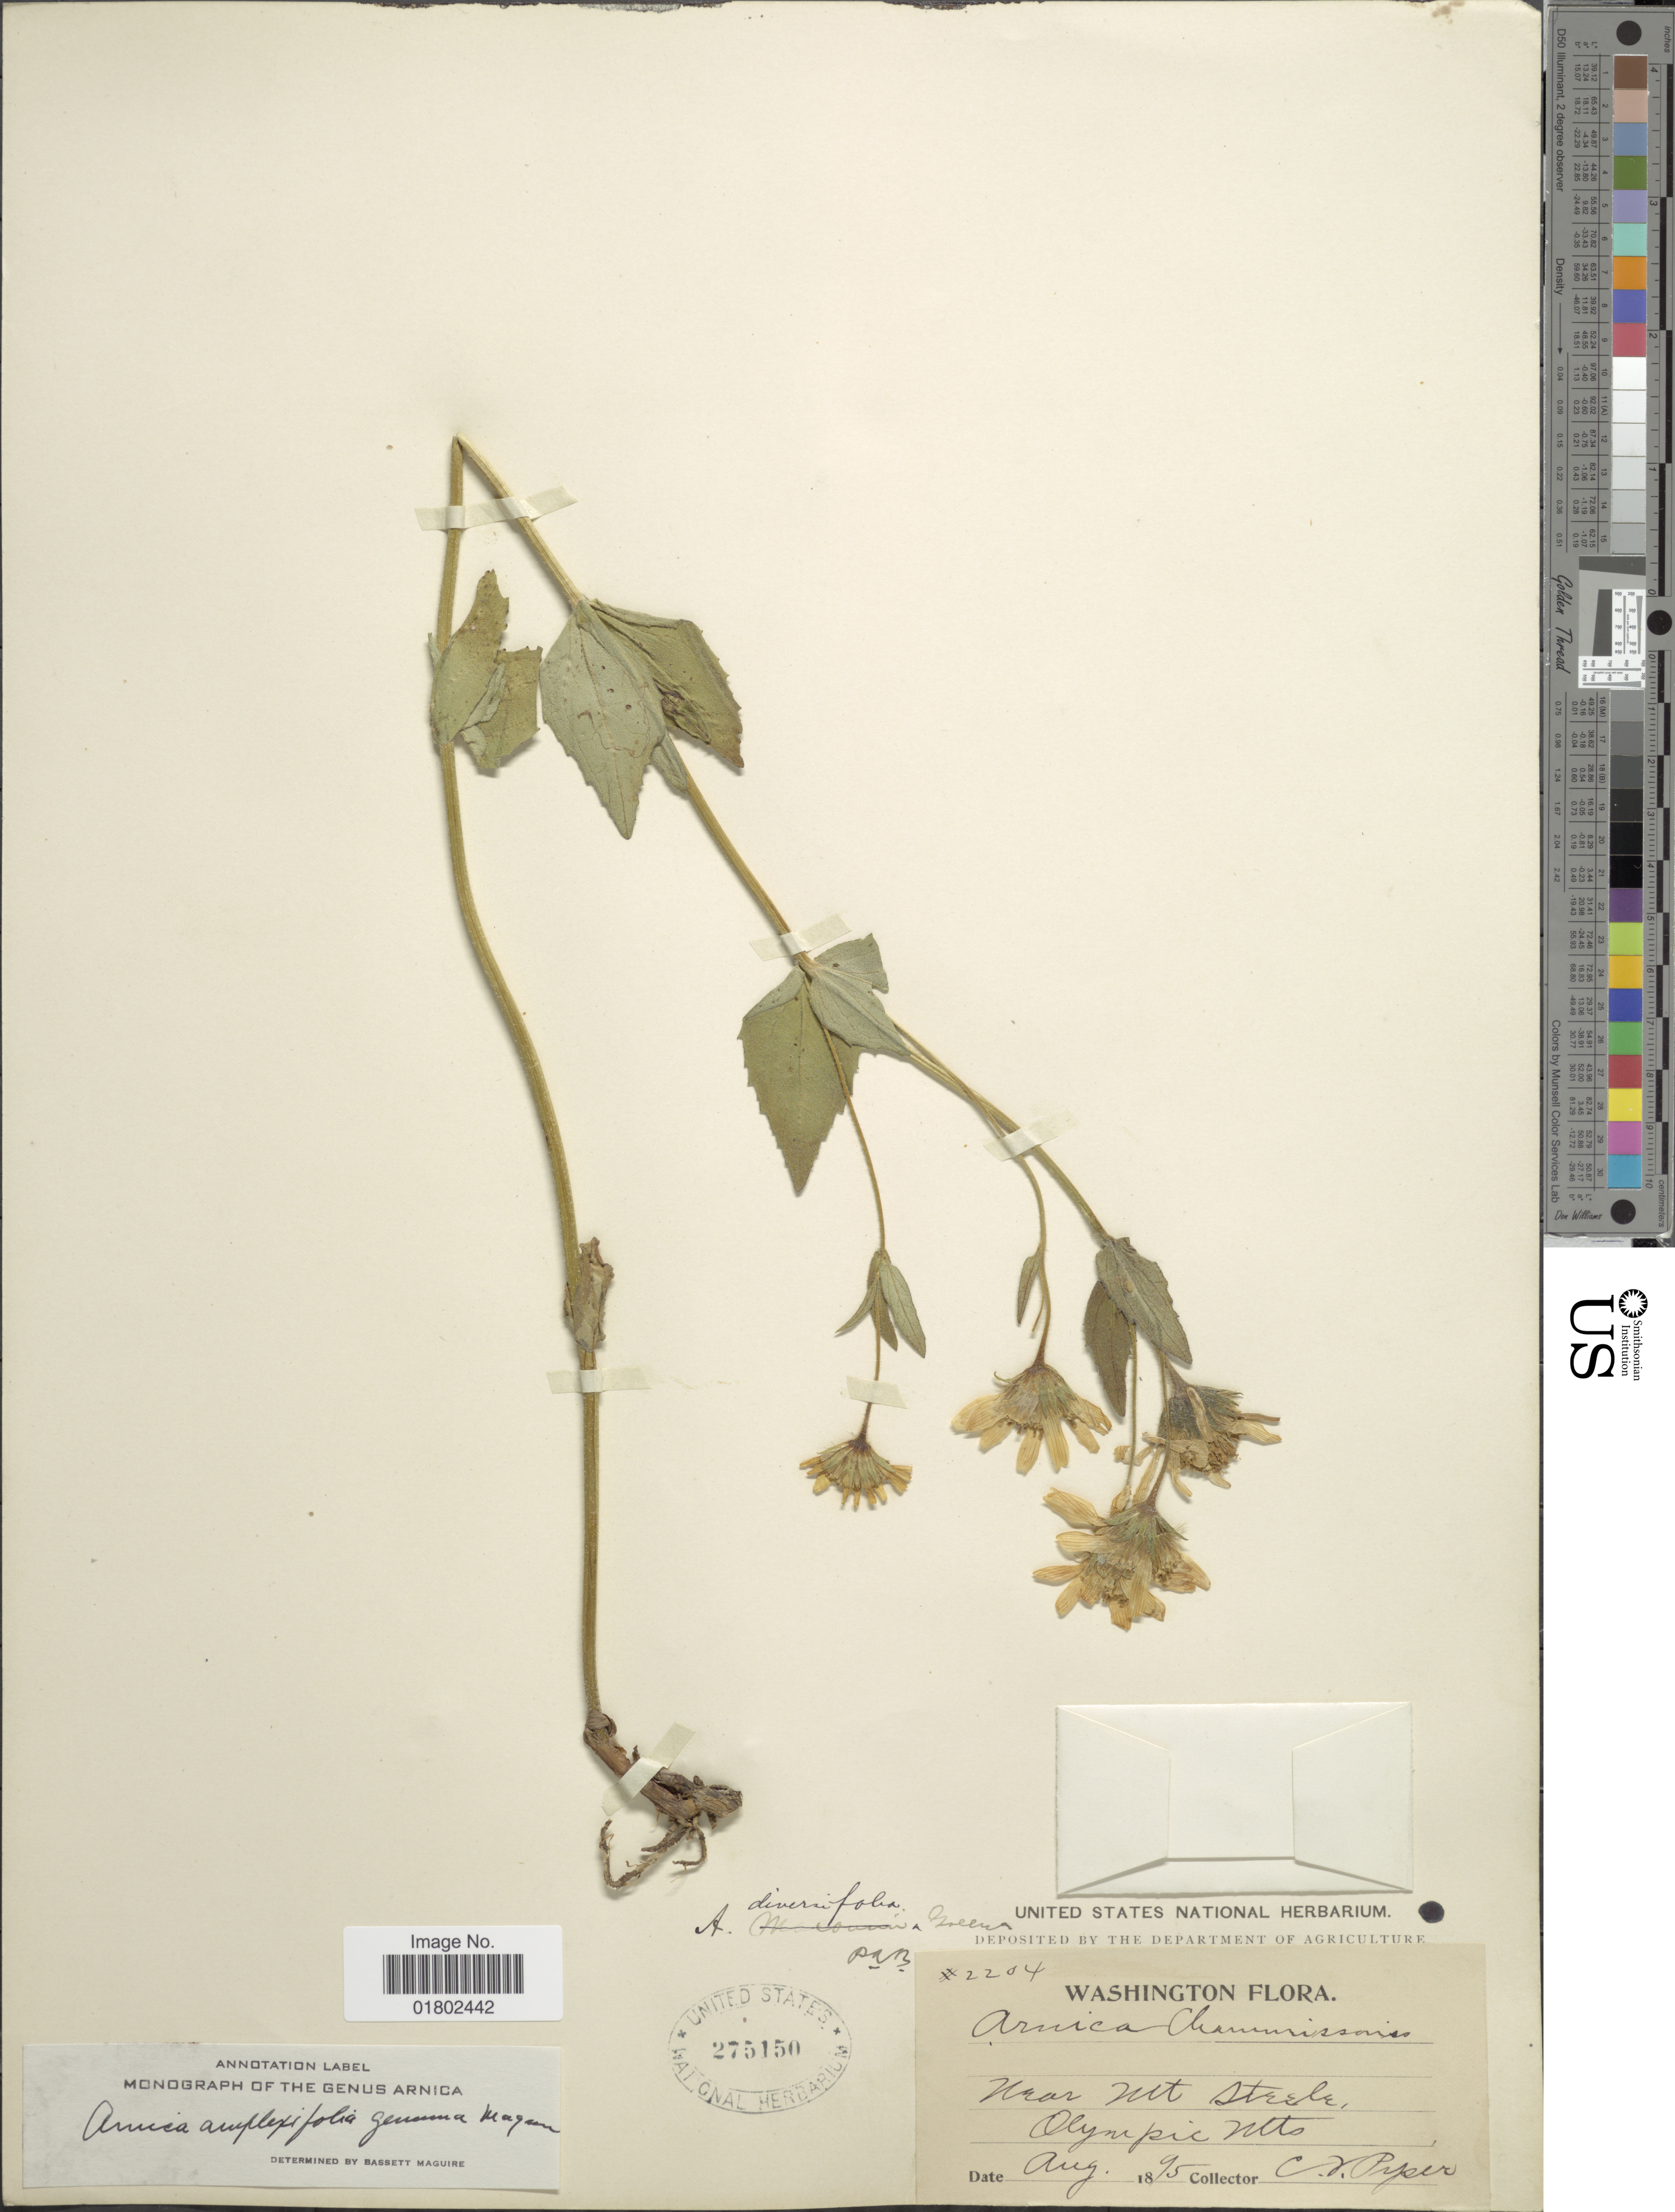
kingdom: Plantae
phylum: Tracheophyta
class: Magnoliopsida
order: Asterales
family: Asteraceae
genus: Arnica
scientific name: Arnica amplexifolia subsp. genuina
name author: Maguire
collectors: C. V. Piper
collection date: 1895-08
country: United States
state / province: Washington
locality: Near mt. Steele, Olympic Mts.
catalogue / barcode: US 275150